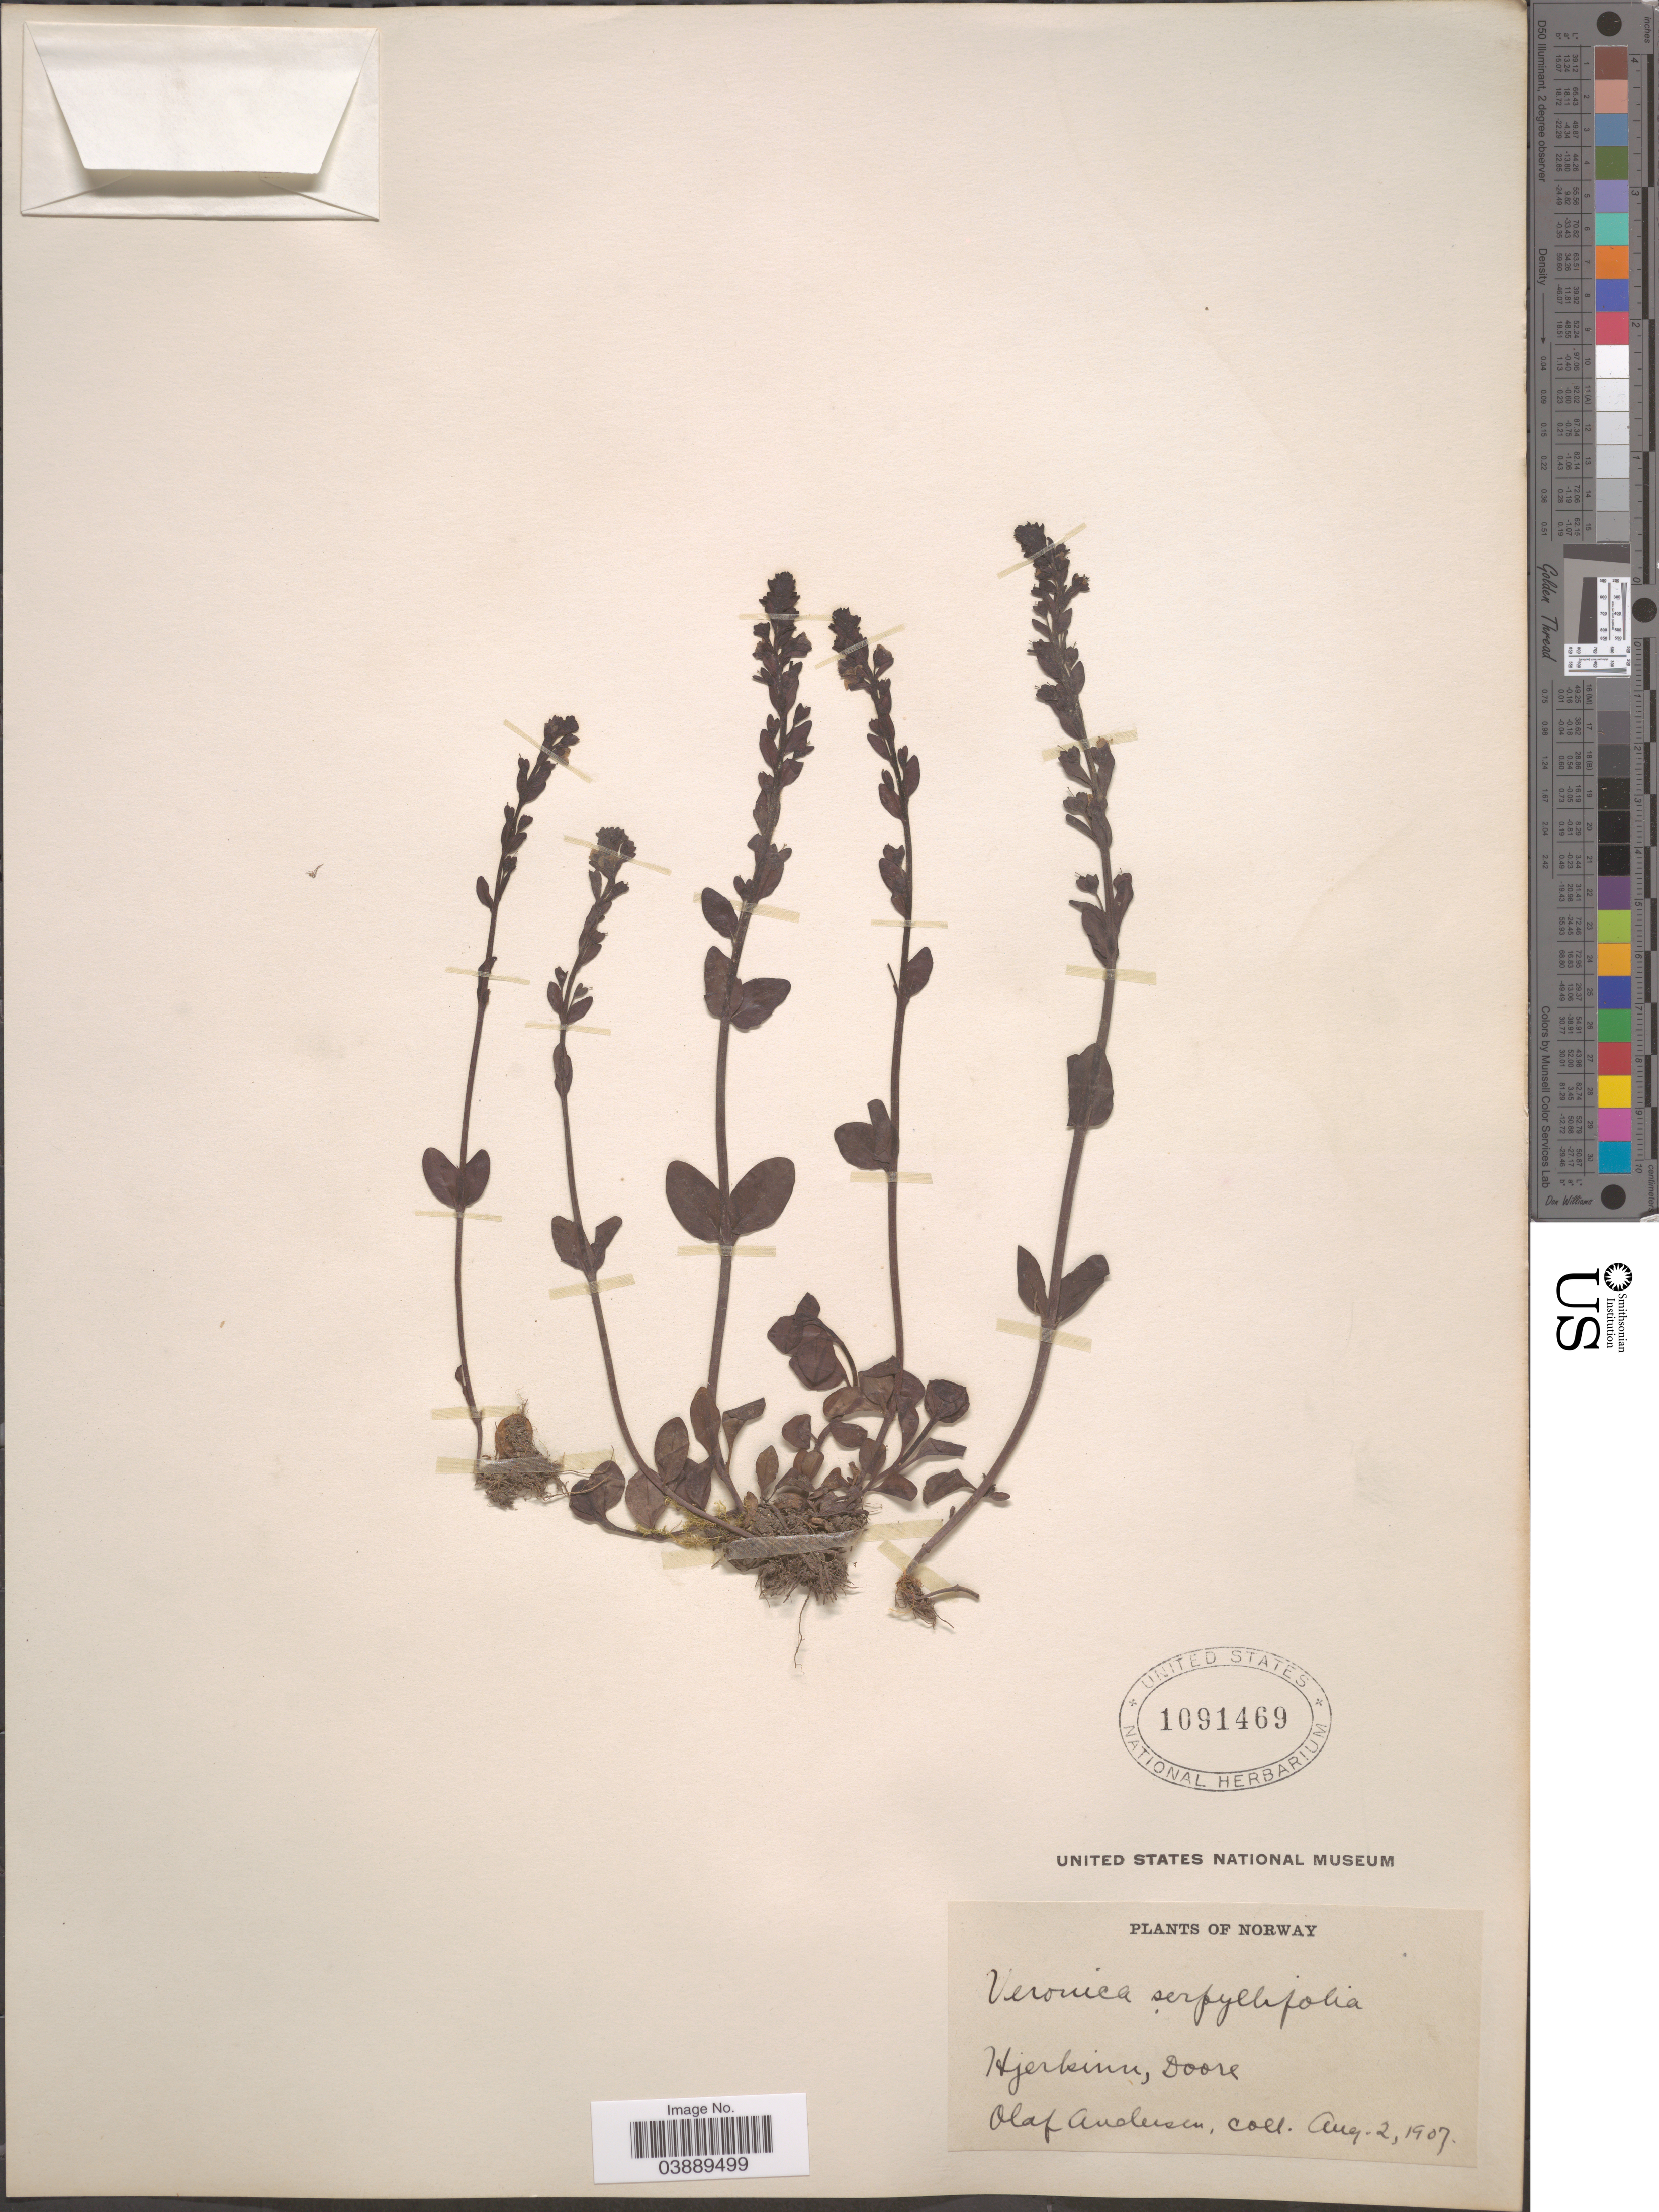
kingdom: Plantae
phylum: Tracheophyta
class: Magnoliopsida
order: Lamiales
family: Plantaginaceae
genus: Veronica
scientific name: Veronica serpyllifolia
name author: L.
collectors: O. Andersen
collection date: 1907-08-02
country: Norway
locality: Hjerkinn, Dovre.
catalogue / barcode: US 1091469